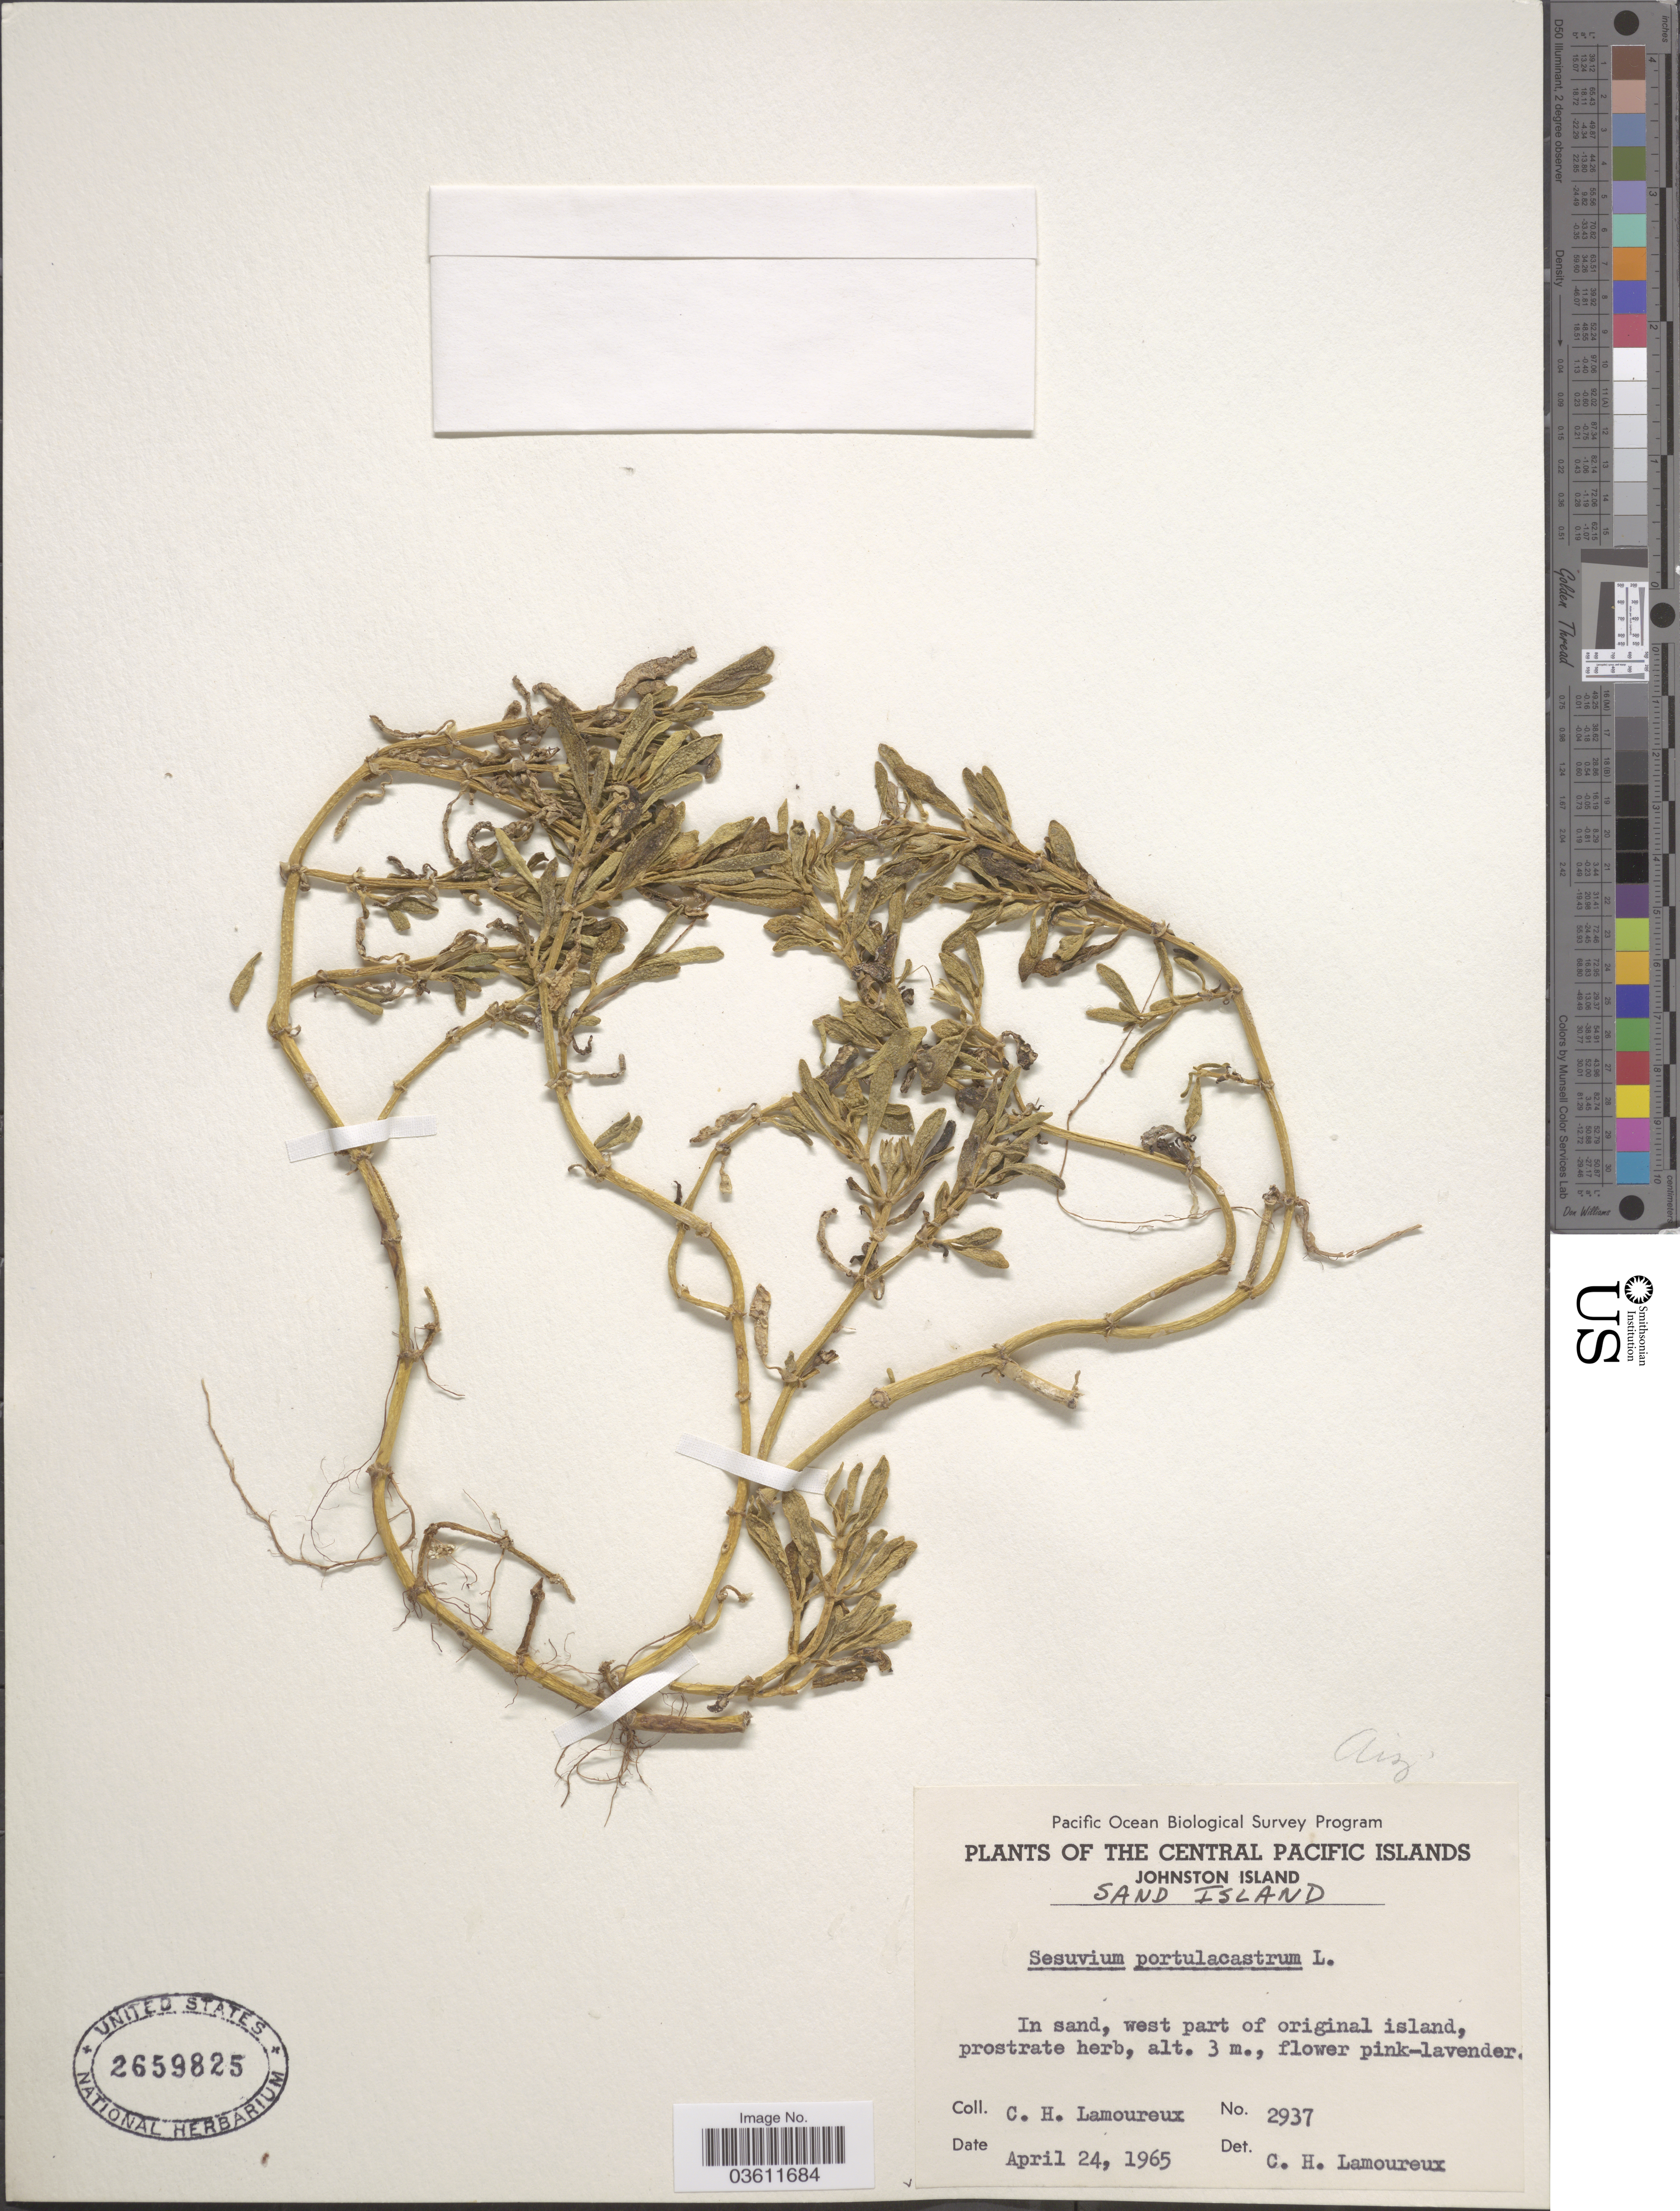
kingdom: Plantae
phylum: Tracheophyta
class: Magnoliopsida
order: Caryophyllales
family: Aizoaceae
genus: Sesuvium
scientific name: Sesuvium portulacastrum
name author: (L.) L.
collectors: C. H. Lamoureux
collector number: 2937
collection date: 1965-04-24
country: U.S. Administered Pacific Islands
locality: The Central Pacific Islands. Johnston Island. Sand Island. West part of original island.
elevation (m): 3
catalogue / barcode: US 2659825